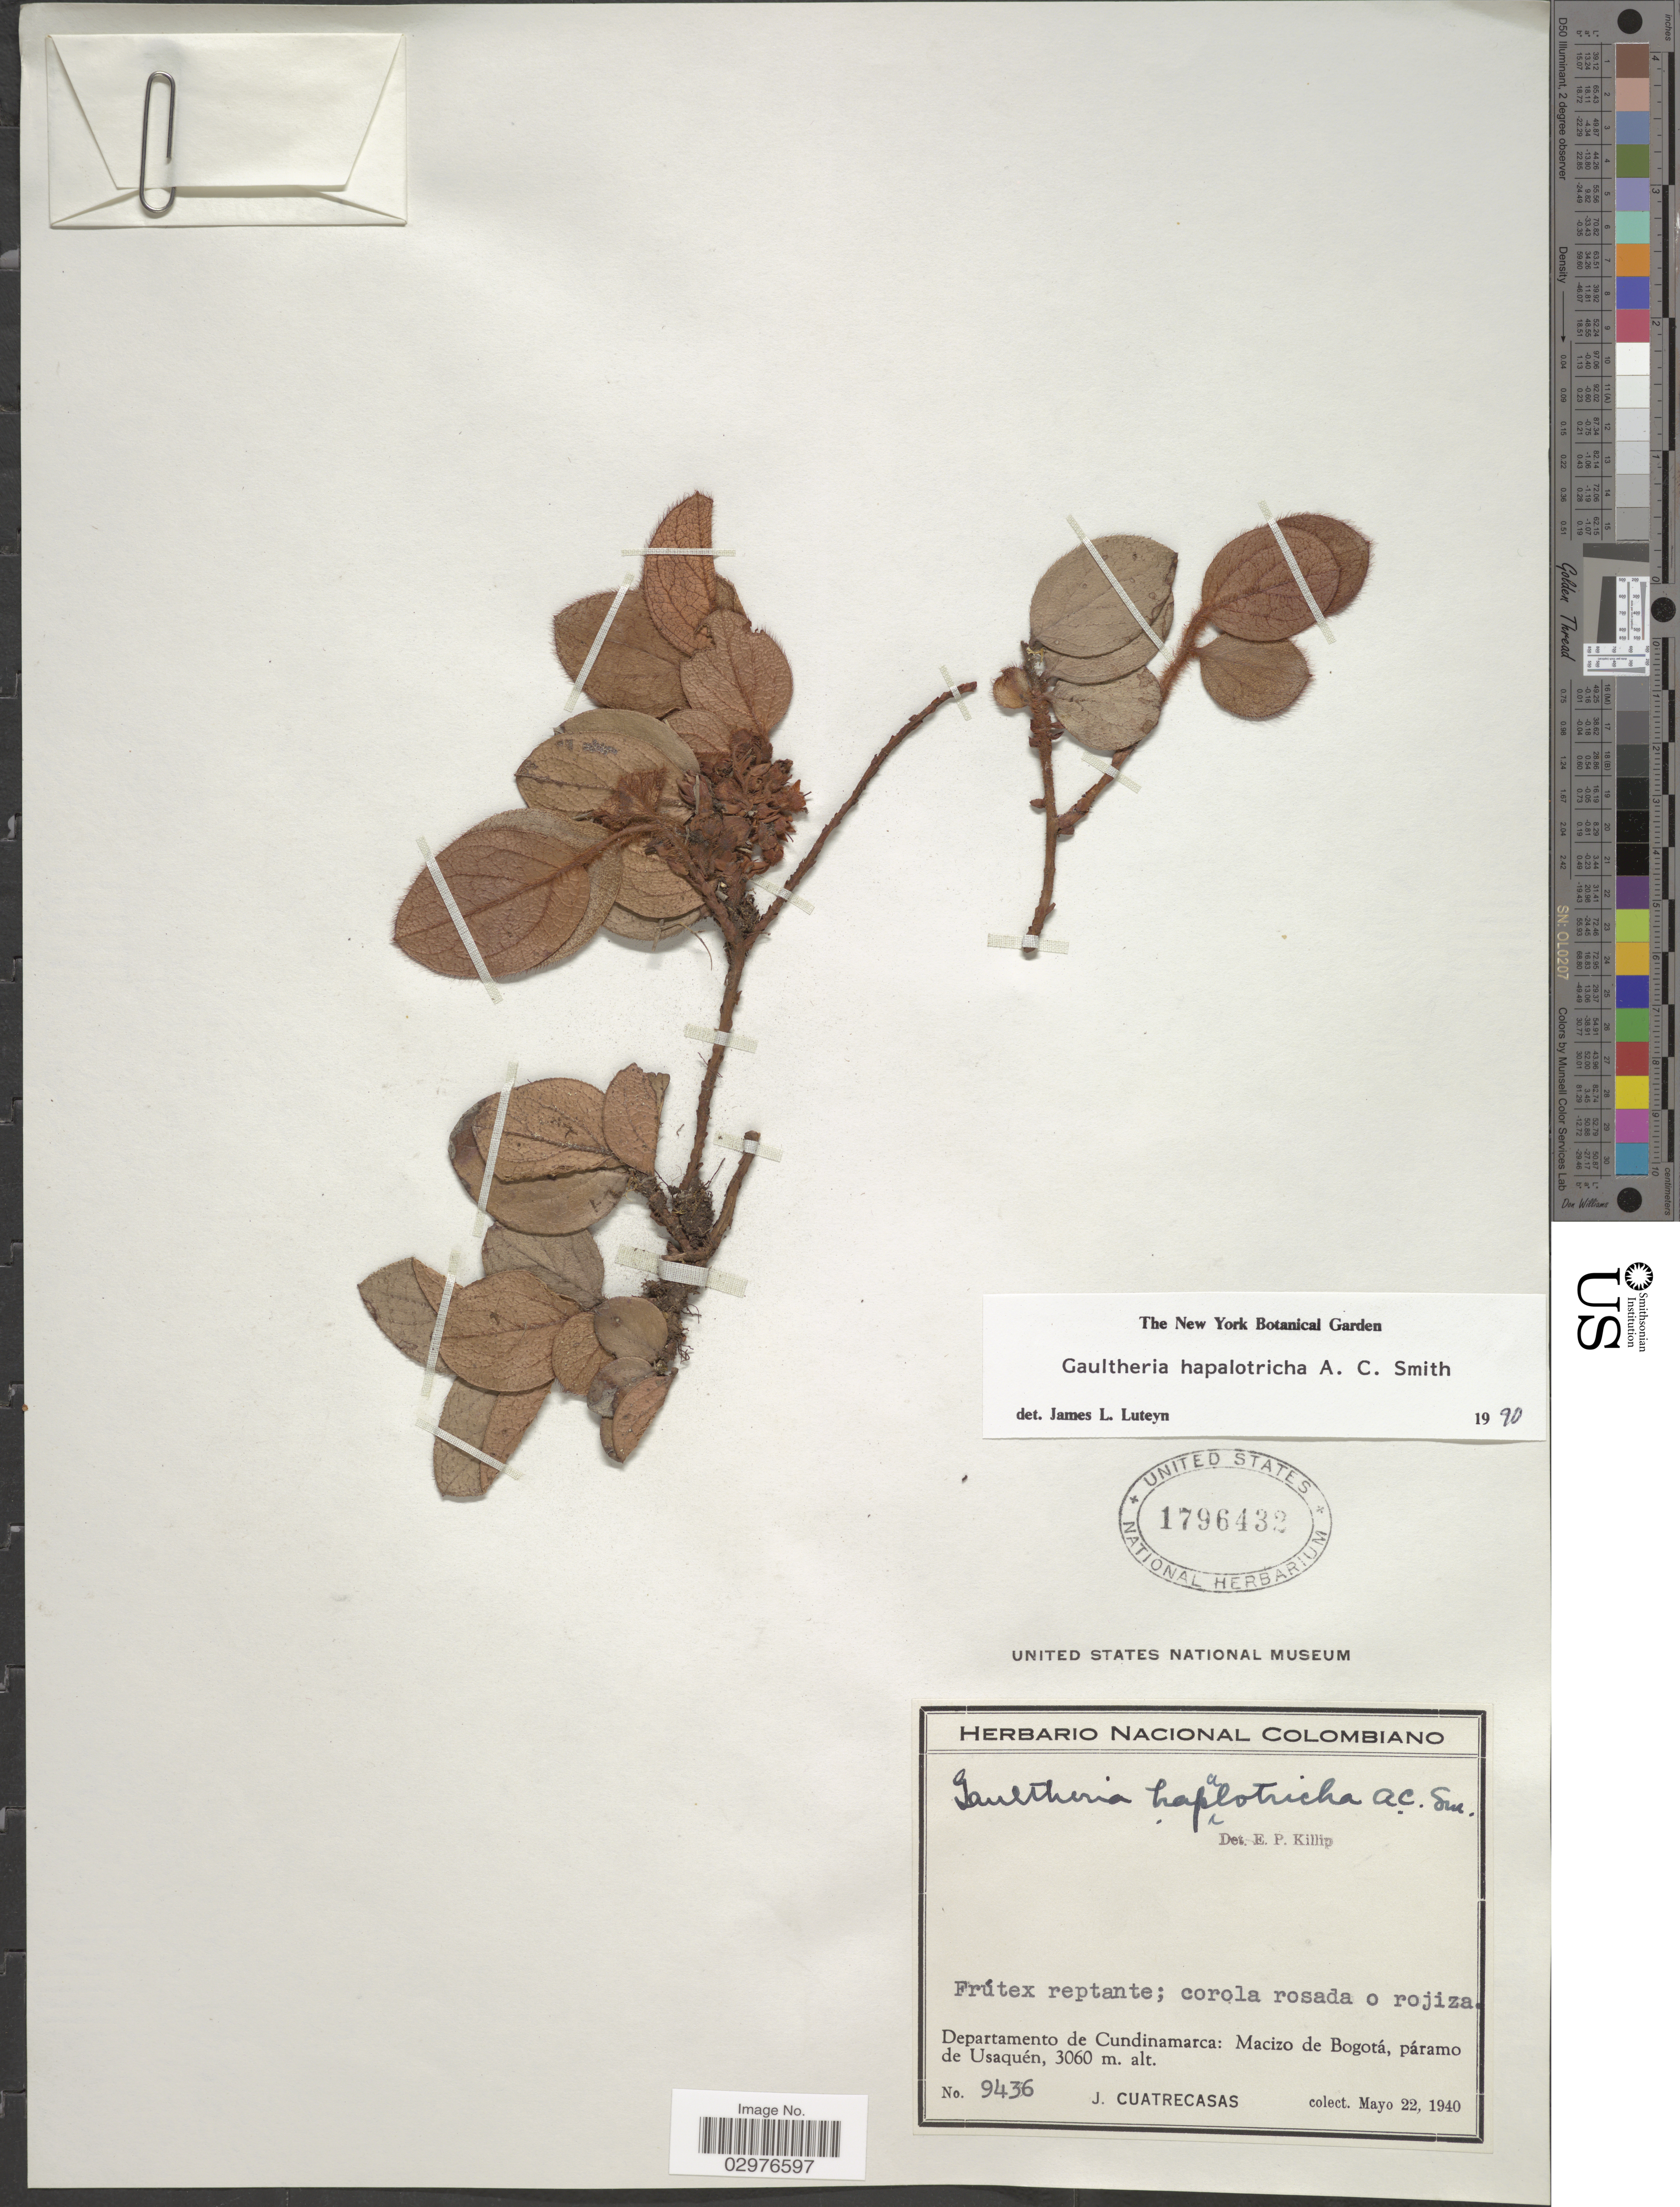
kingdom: Plantae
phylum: Tracheophyta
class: Magnoliopsida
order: Ericales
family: Ericaceae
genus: Gaultheria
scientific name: Gaultheria hapalotricha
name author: A.C. Sm.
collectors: J. Cuatrecasas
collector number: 9436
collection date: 1940-05-22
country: Colombia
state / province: Cundinamarca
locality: Departamento de Cundinamarca: Macizo de Bogotá, páramo de Usaquén.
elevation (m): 3060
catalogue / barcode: US 1796432